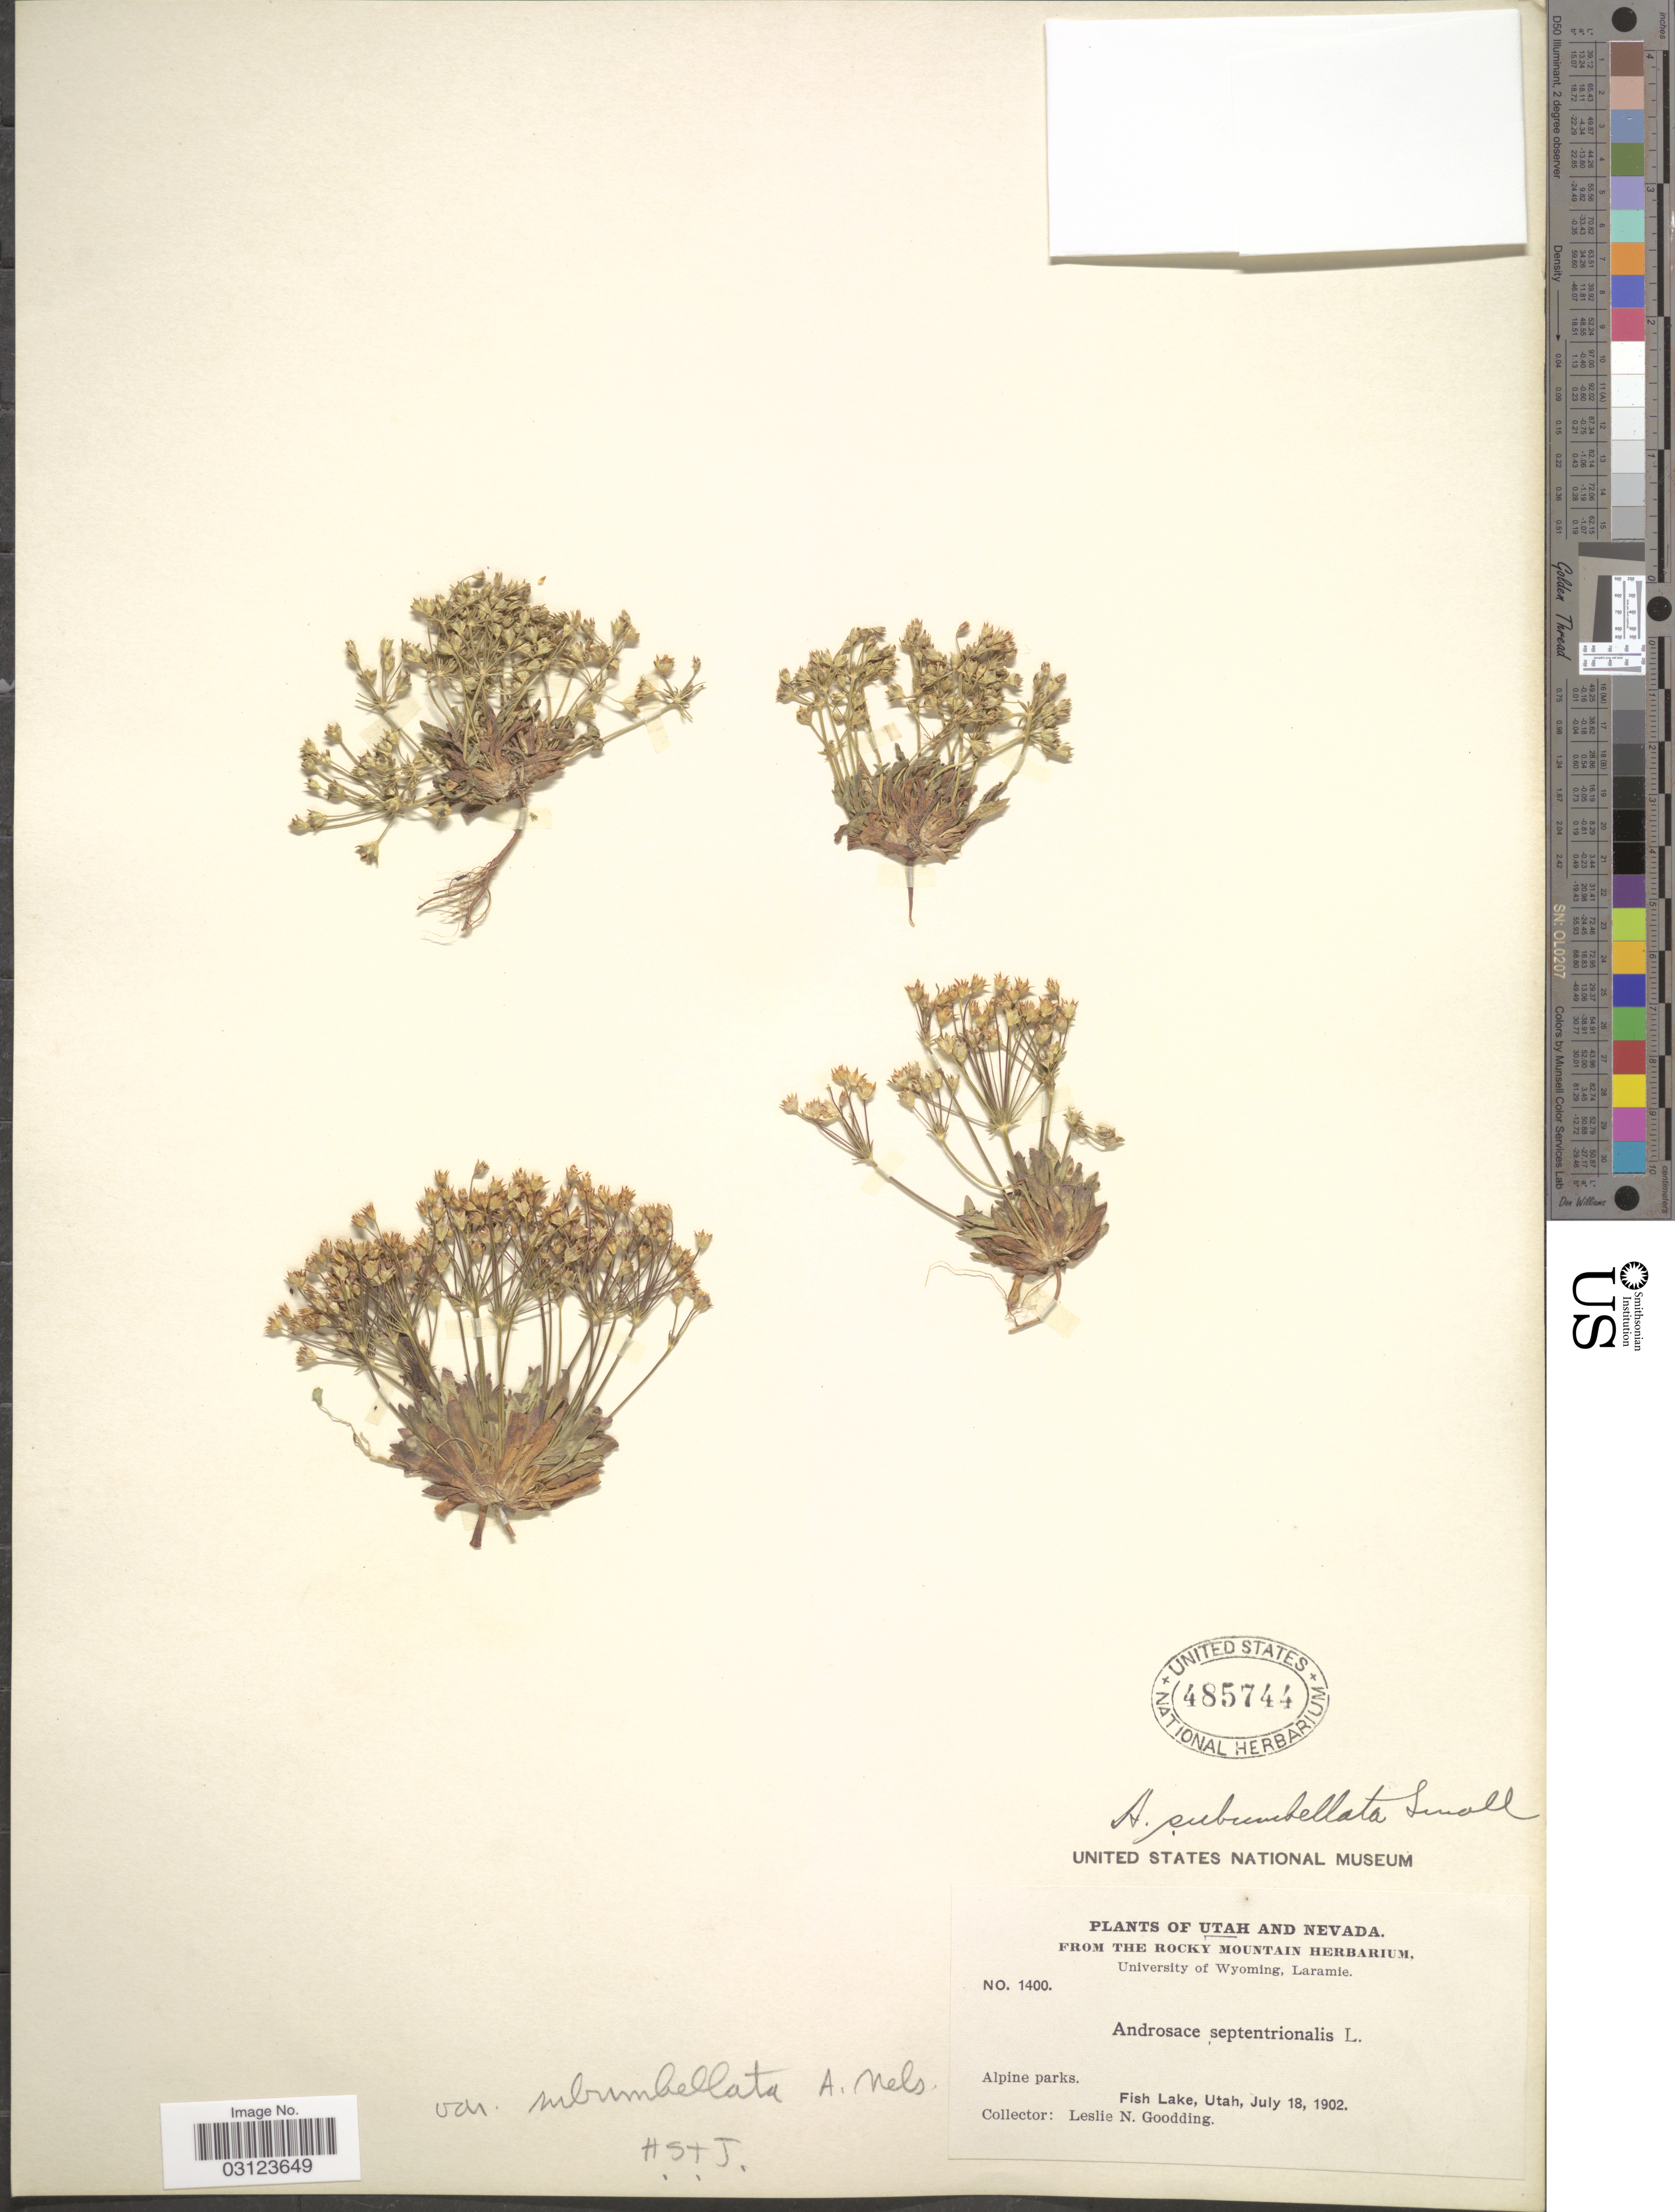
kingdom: Plantae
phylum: Tracheophyta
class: Magnoliopsida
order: Ericales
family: Primulaceae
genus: Androsace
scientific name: Androsace septentrionalis subsp. subumbellata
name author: (A. Nelson) G.T. Robbins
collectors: L. N. Goodding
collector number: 1400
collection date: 1902-07-18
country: United States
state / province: Utah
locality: Fish Lake.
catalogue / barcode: US 485744